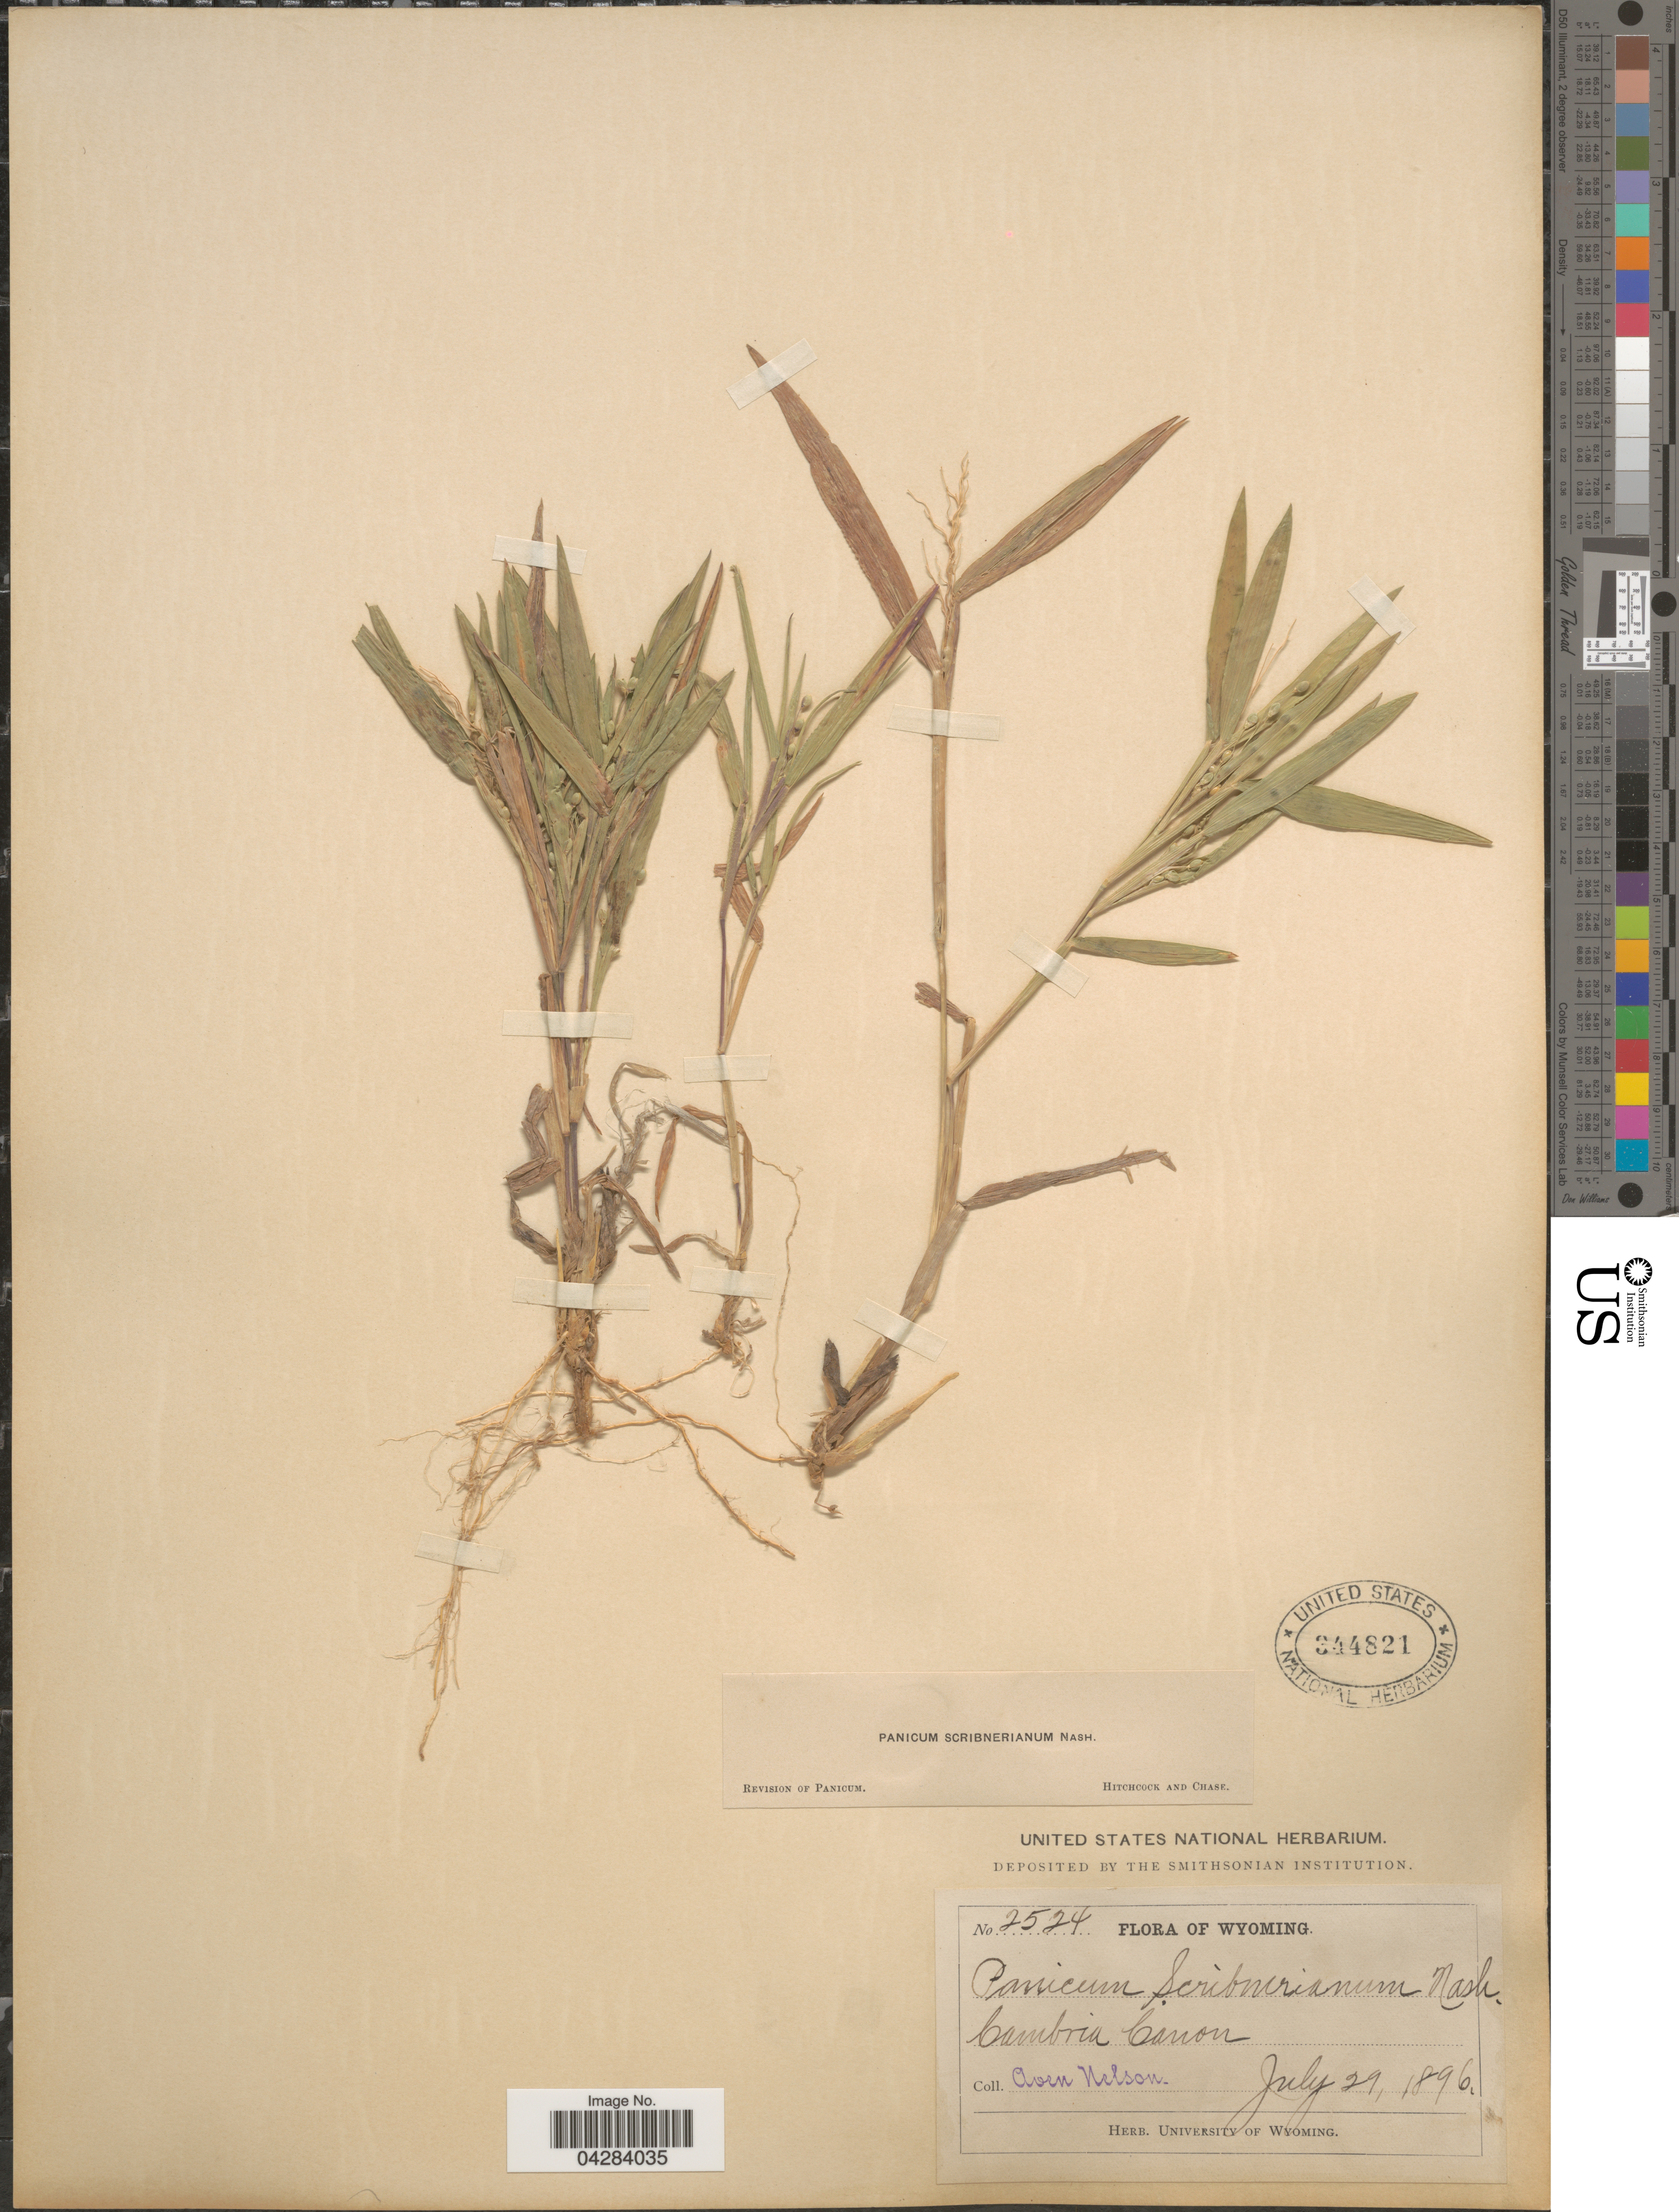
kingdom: Plantae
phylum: Tracheophyta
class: Liliopsida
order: Poales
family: Poaceae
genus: Dichanthelium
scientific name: Dichanthelium oligosanthes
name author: (Schult.) Gould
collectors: A. Nelson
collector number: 2524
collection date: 1896-07-29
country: United States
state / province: Wyoming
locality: Cambria Canon.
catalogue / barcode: US 344821